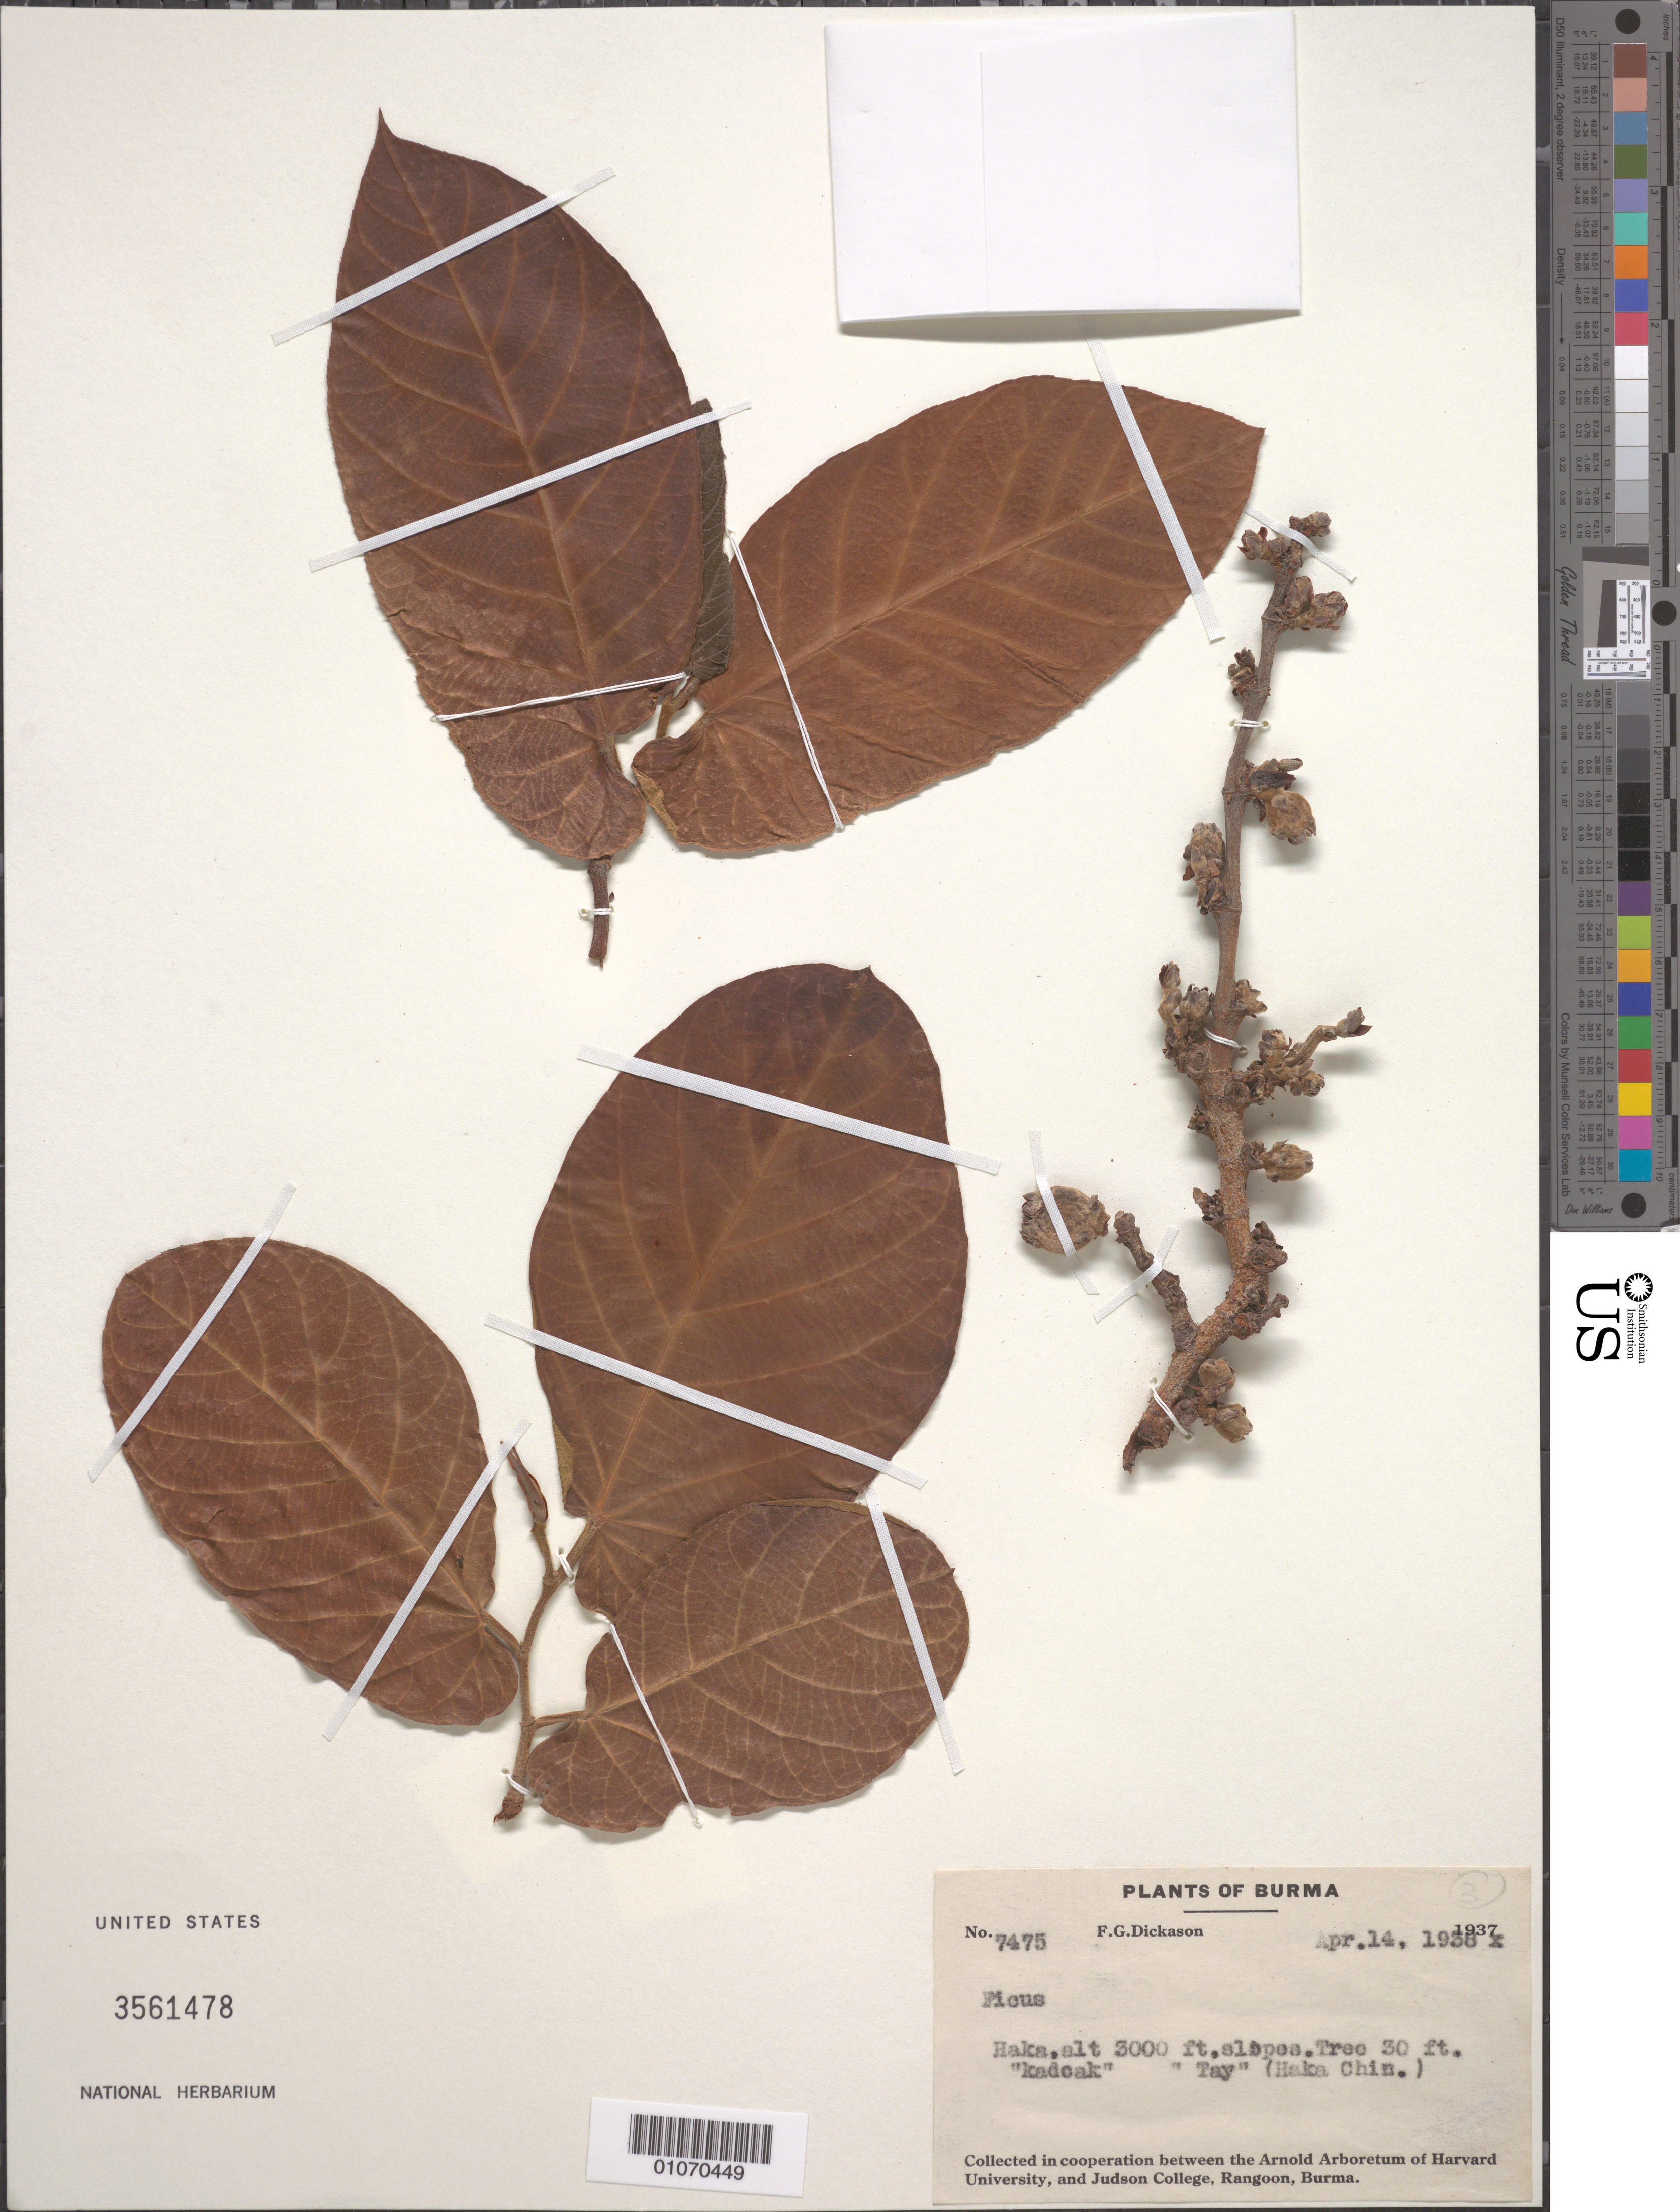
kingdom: Plantae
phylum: Tracheophyta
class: Magnoliopsida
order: Rosales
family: Moraceae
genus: Ficus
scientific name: Ficus sp.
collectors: F. Dickason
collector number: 7475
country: Myanmar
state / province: Chin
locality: Haka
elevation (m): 914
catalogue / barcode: US 3561478